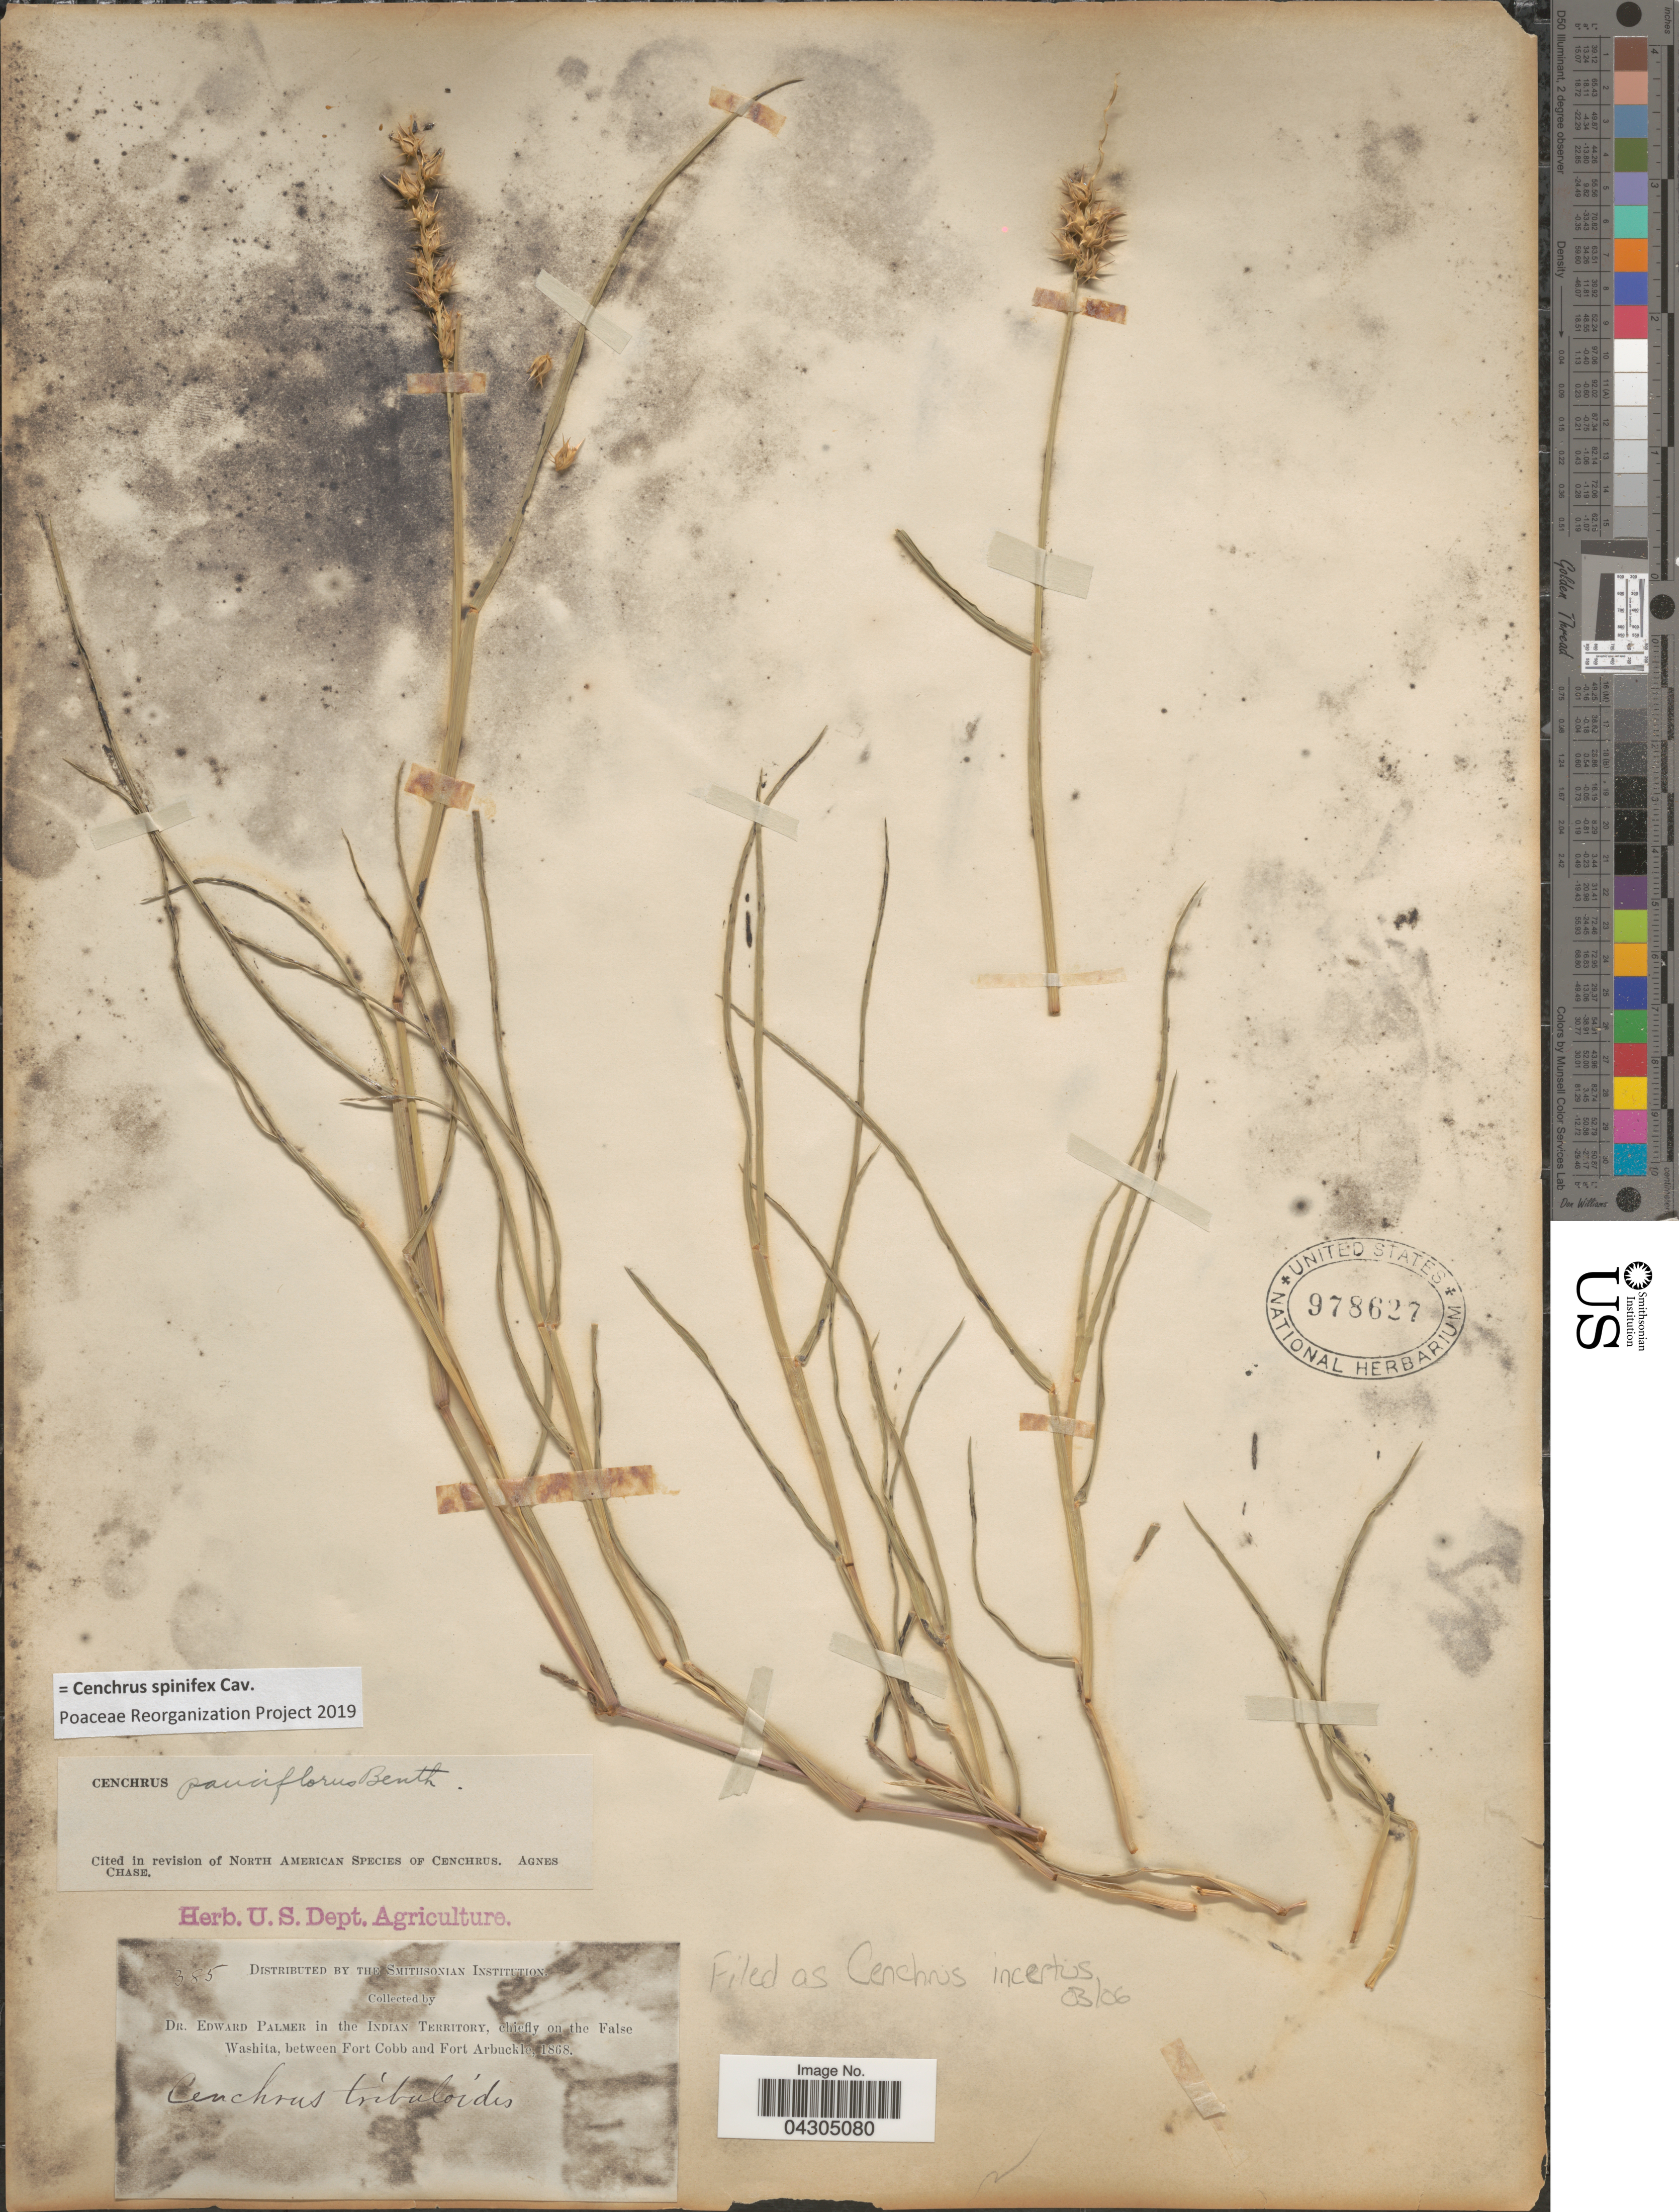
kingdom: Plantae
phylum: Tracheophyta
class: Liliopsida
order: Poales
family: Poaceae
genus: Cenchrus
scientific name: Cenchrus spinifex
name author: Cav.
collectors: E. Palmer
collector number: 385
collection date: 1868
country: United States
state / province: Oklahoma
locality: In the Indian Territory, chiefly on the False Washita, between Fort Cobb and Fort Arbuckle.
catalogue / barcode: US 978627